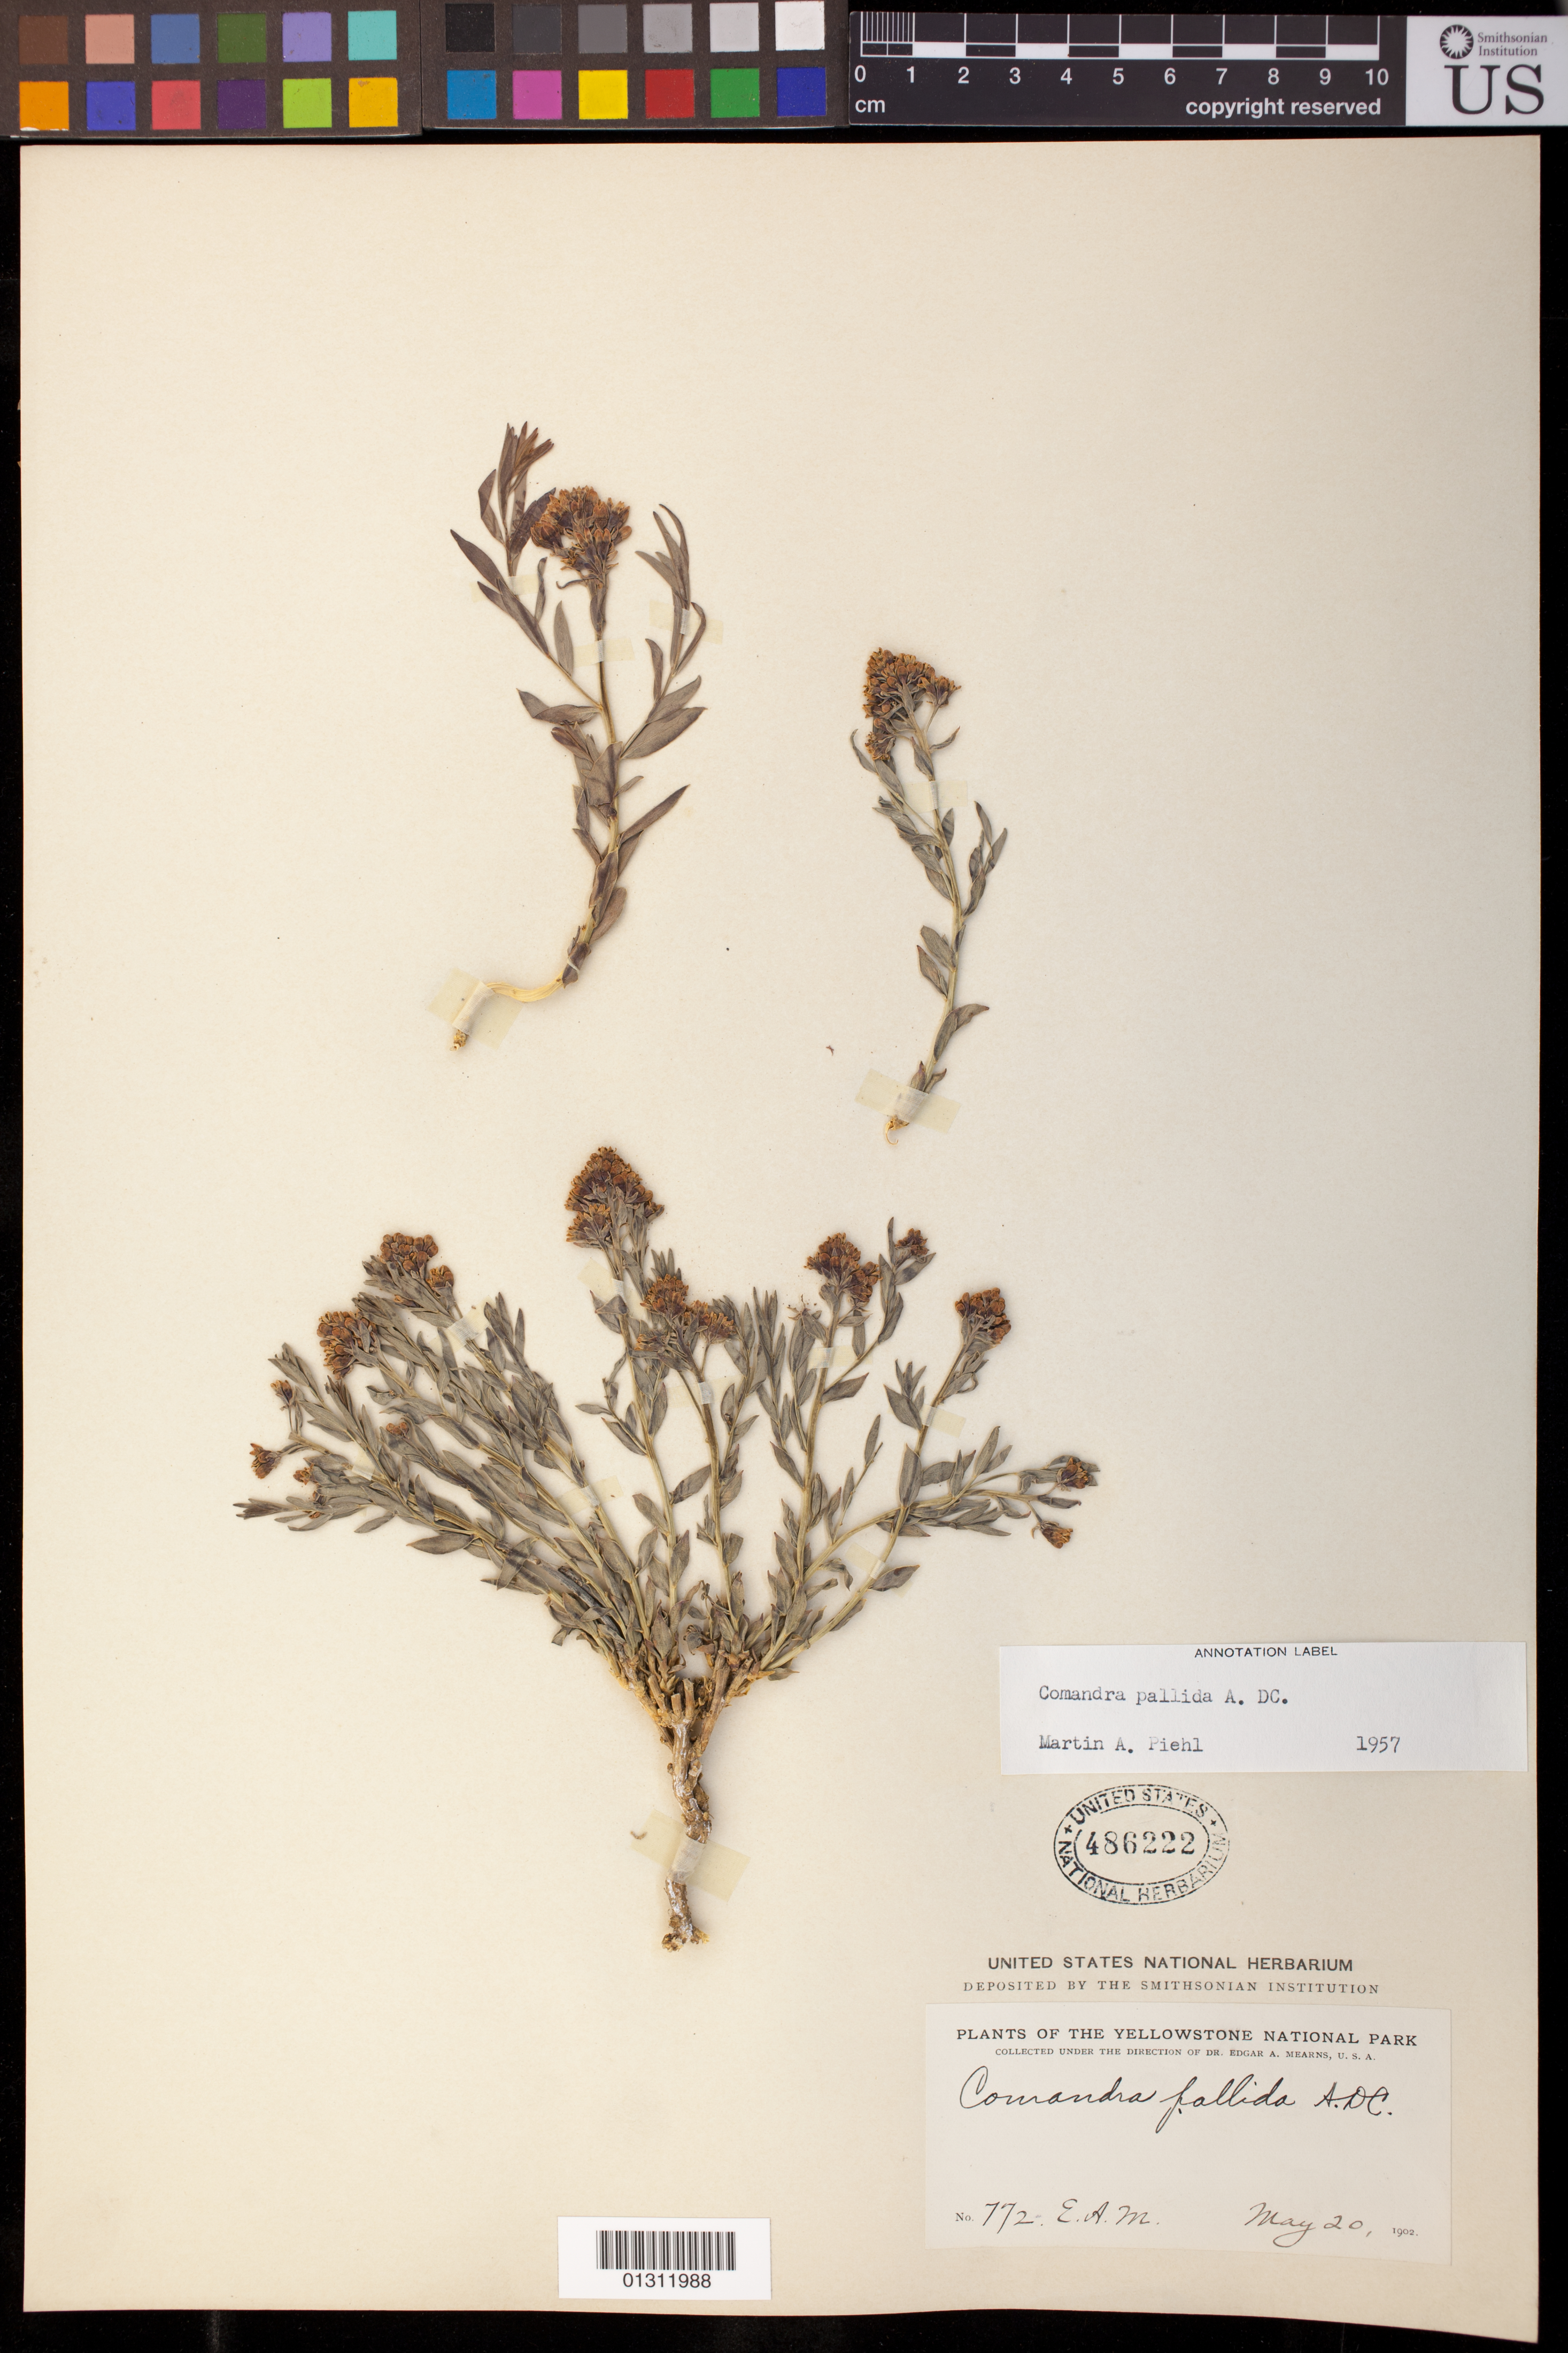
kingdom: Plantae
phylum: Tracheophyta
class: Magnoliopsida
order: Santalales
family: Comandraceae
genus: Comandra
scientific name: Comandra pallida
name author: A. DC.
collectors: E. A. Mearns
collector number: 772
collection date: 1902-05-20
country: United States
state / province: Wyoming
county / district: Park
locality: Yellowstone National Park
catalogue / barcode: US 486222